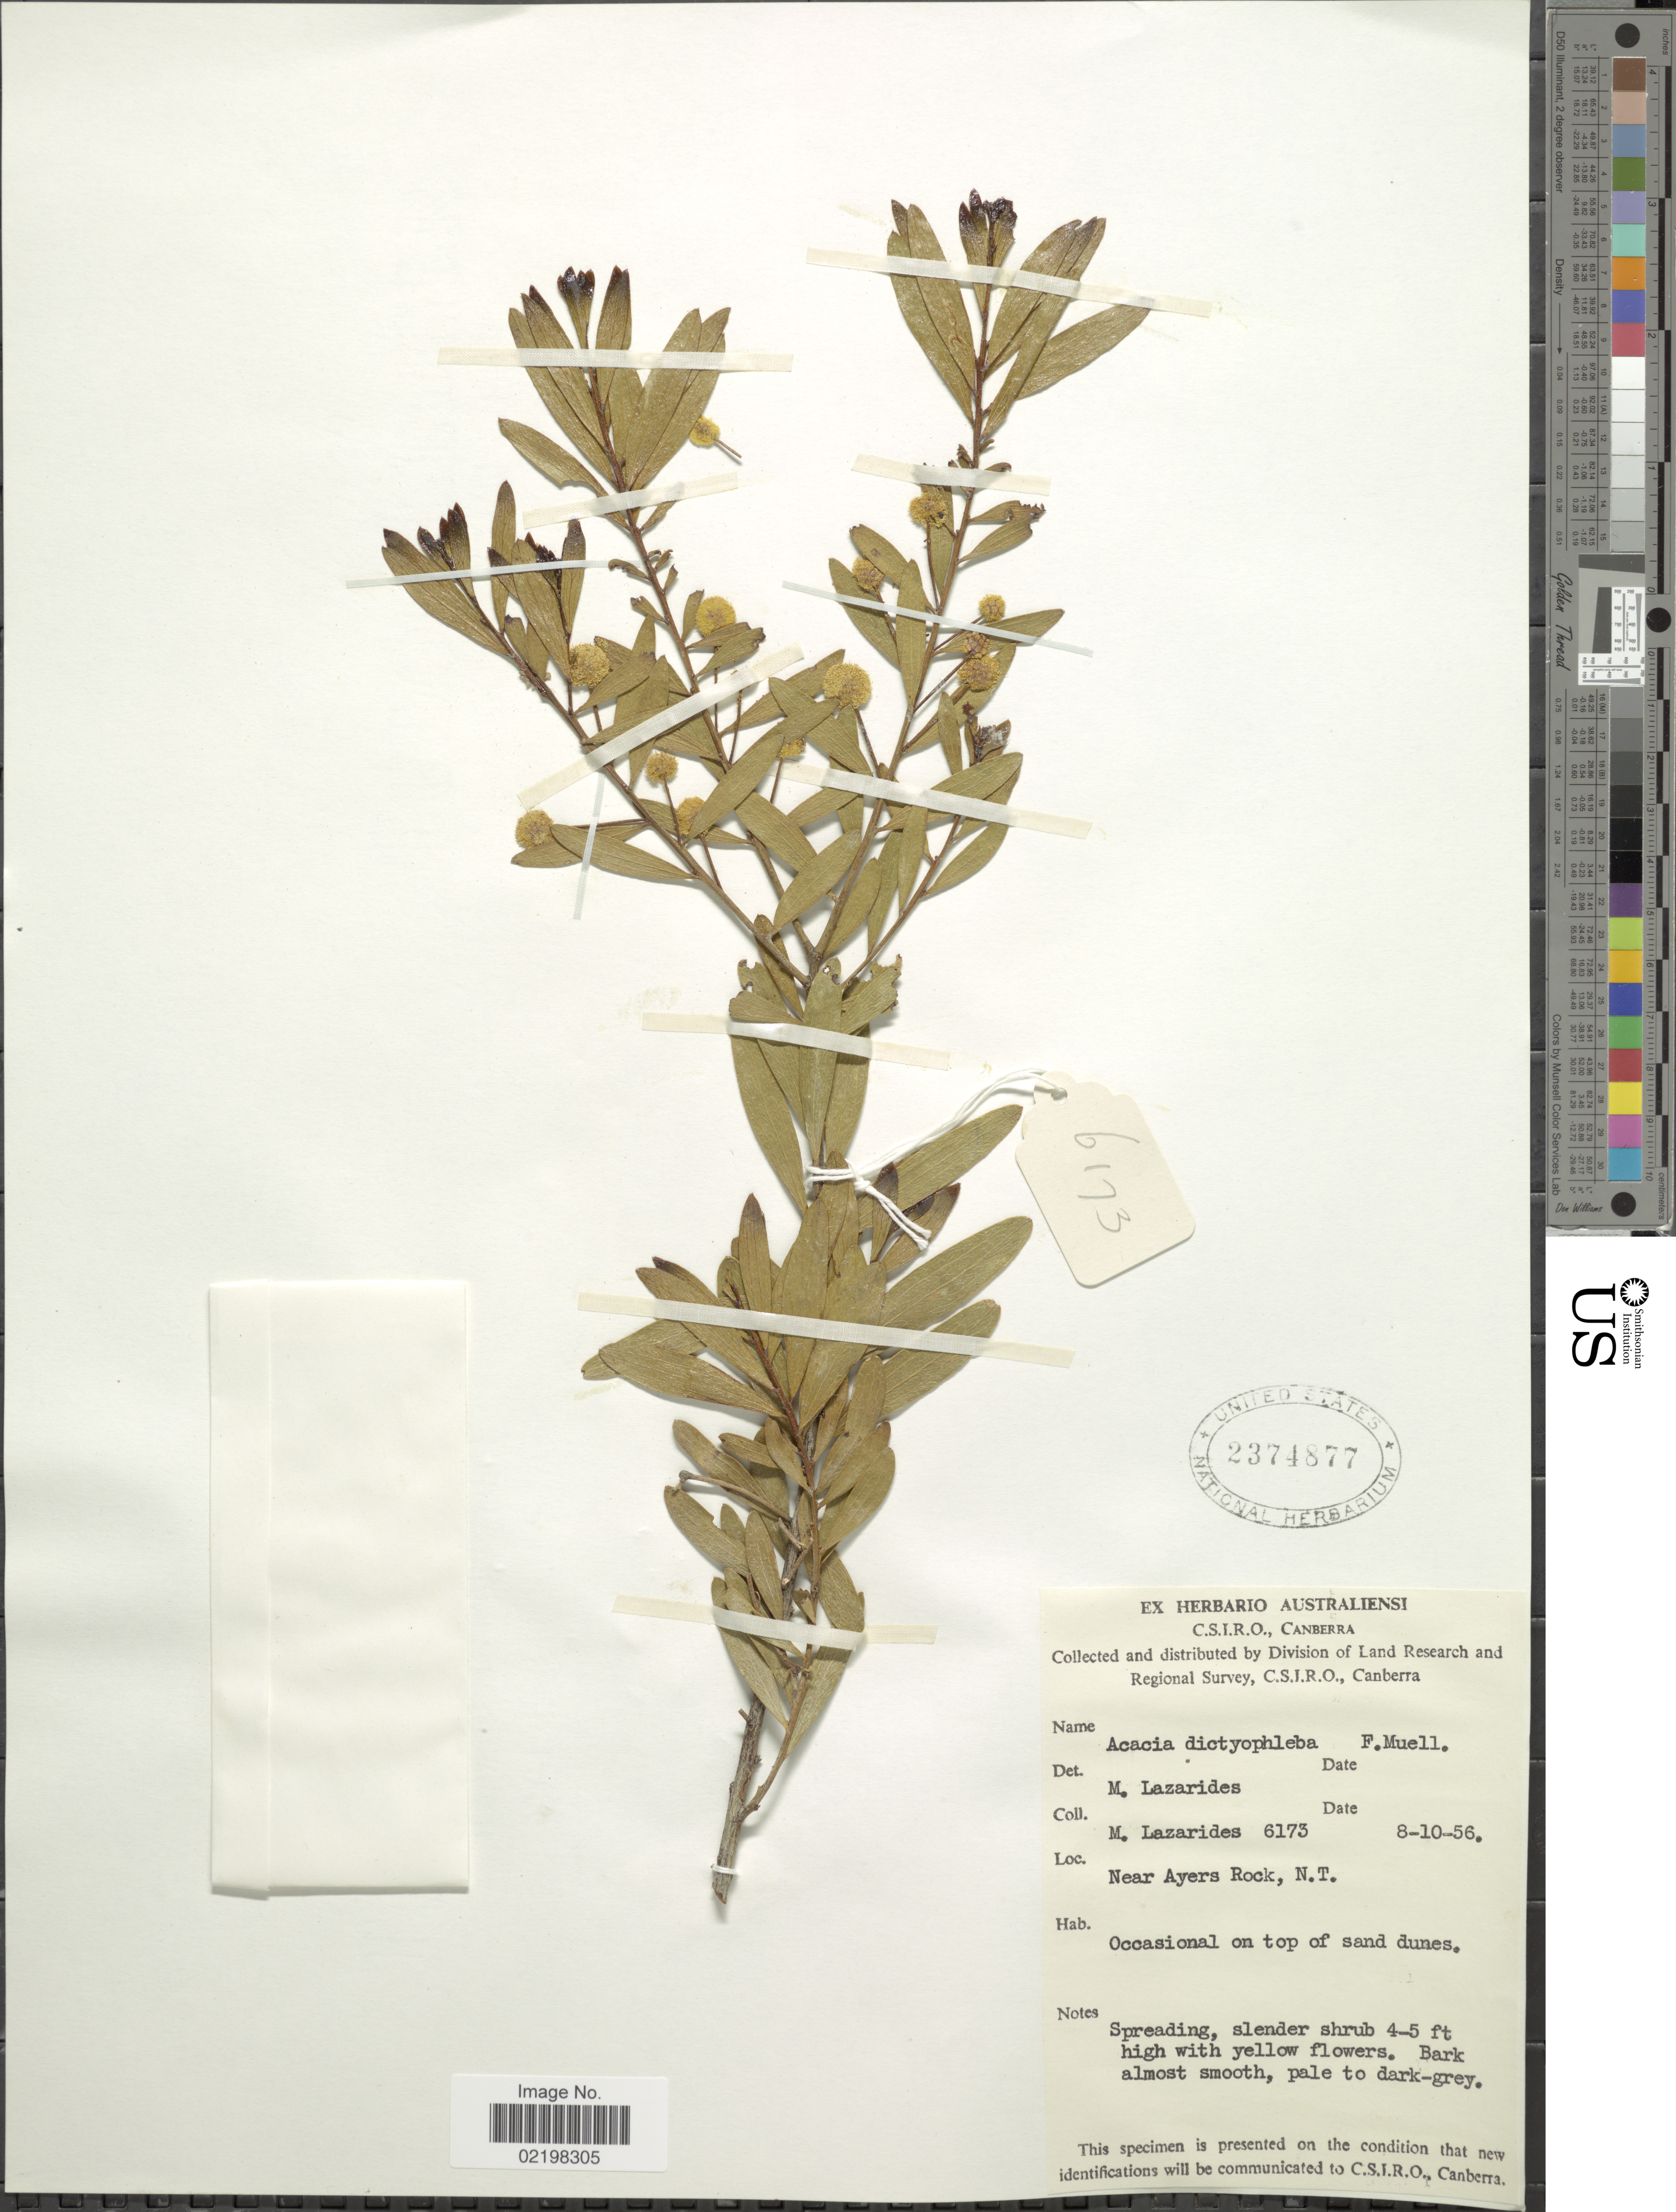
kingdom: Plantae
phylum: Tracheophyta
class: Magnoliopsida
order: Fabales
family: Fabaceae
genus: Acacia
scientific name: Acacia dictyophleba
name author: F. Muell.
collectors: M. Lazarides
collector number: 6173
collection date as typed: Transcribed d/m/y: 8/10/56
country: Australia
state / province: Northern Territory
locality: Near Ayers Rock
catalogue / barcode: US 2374877